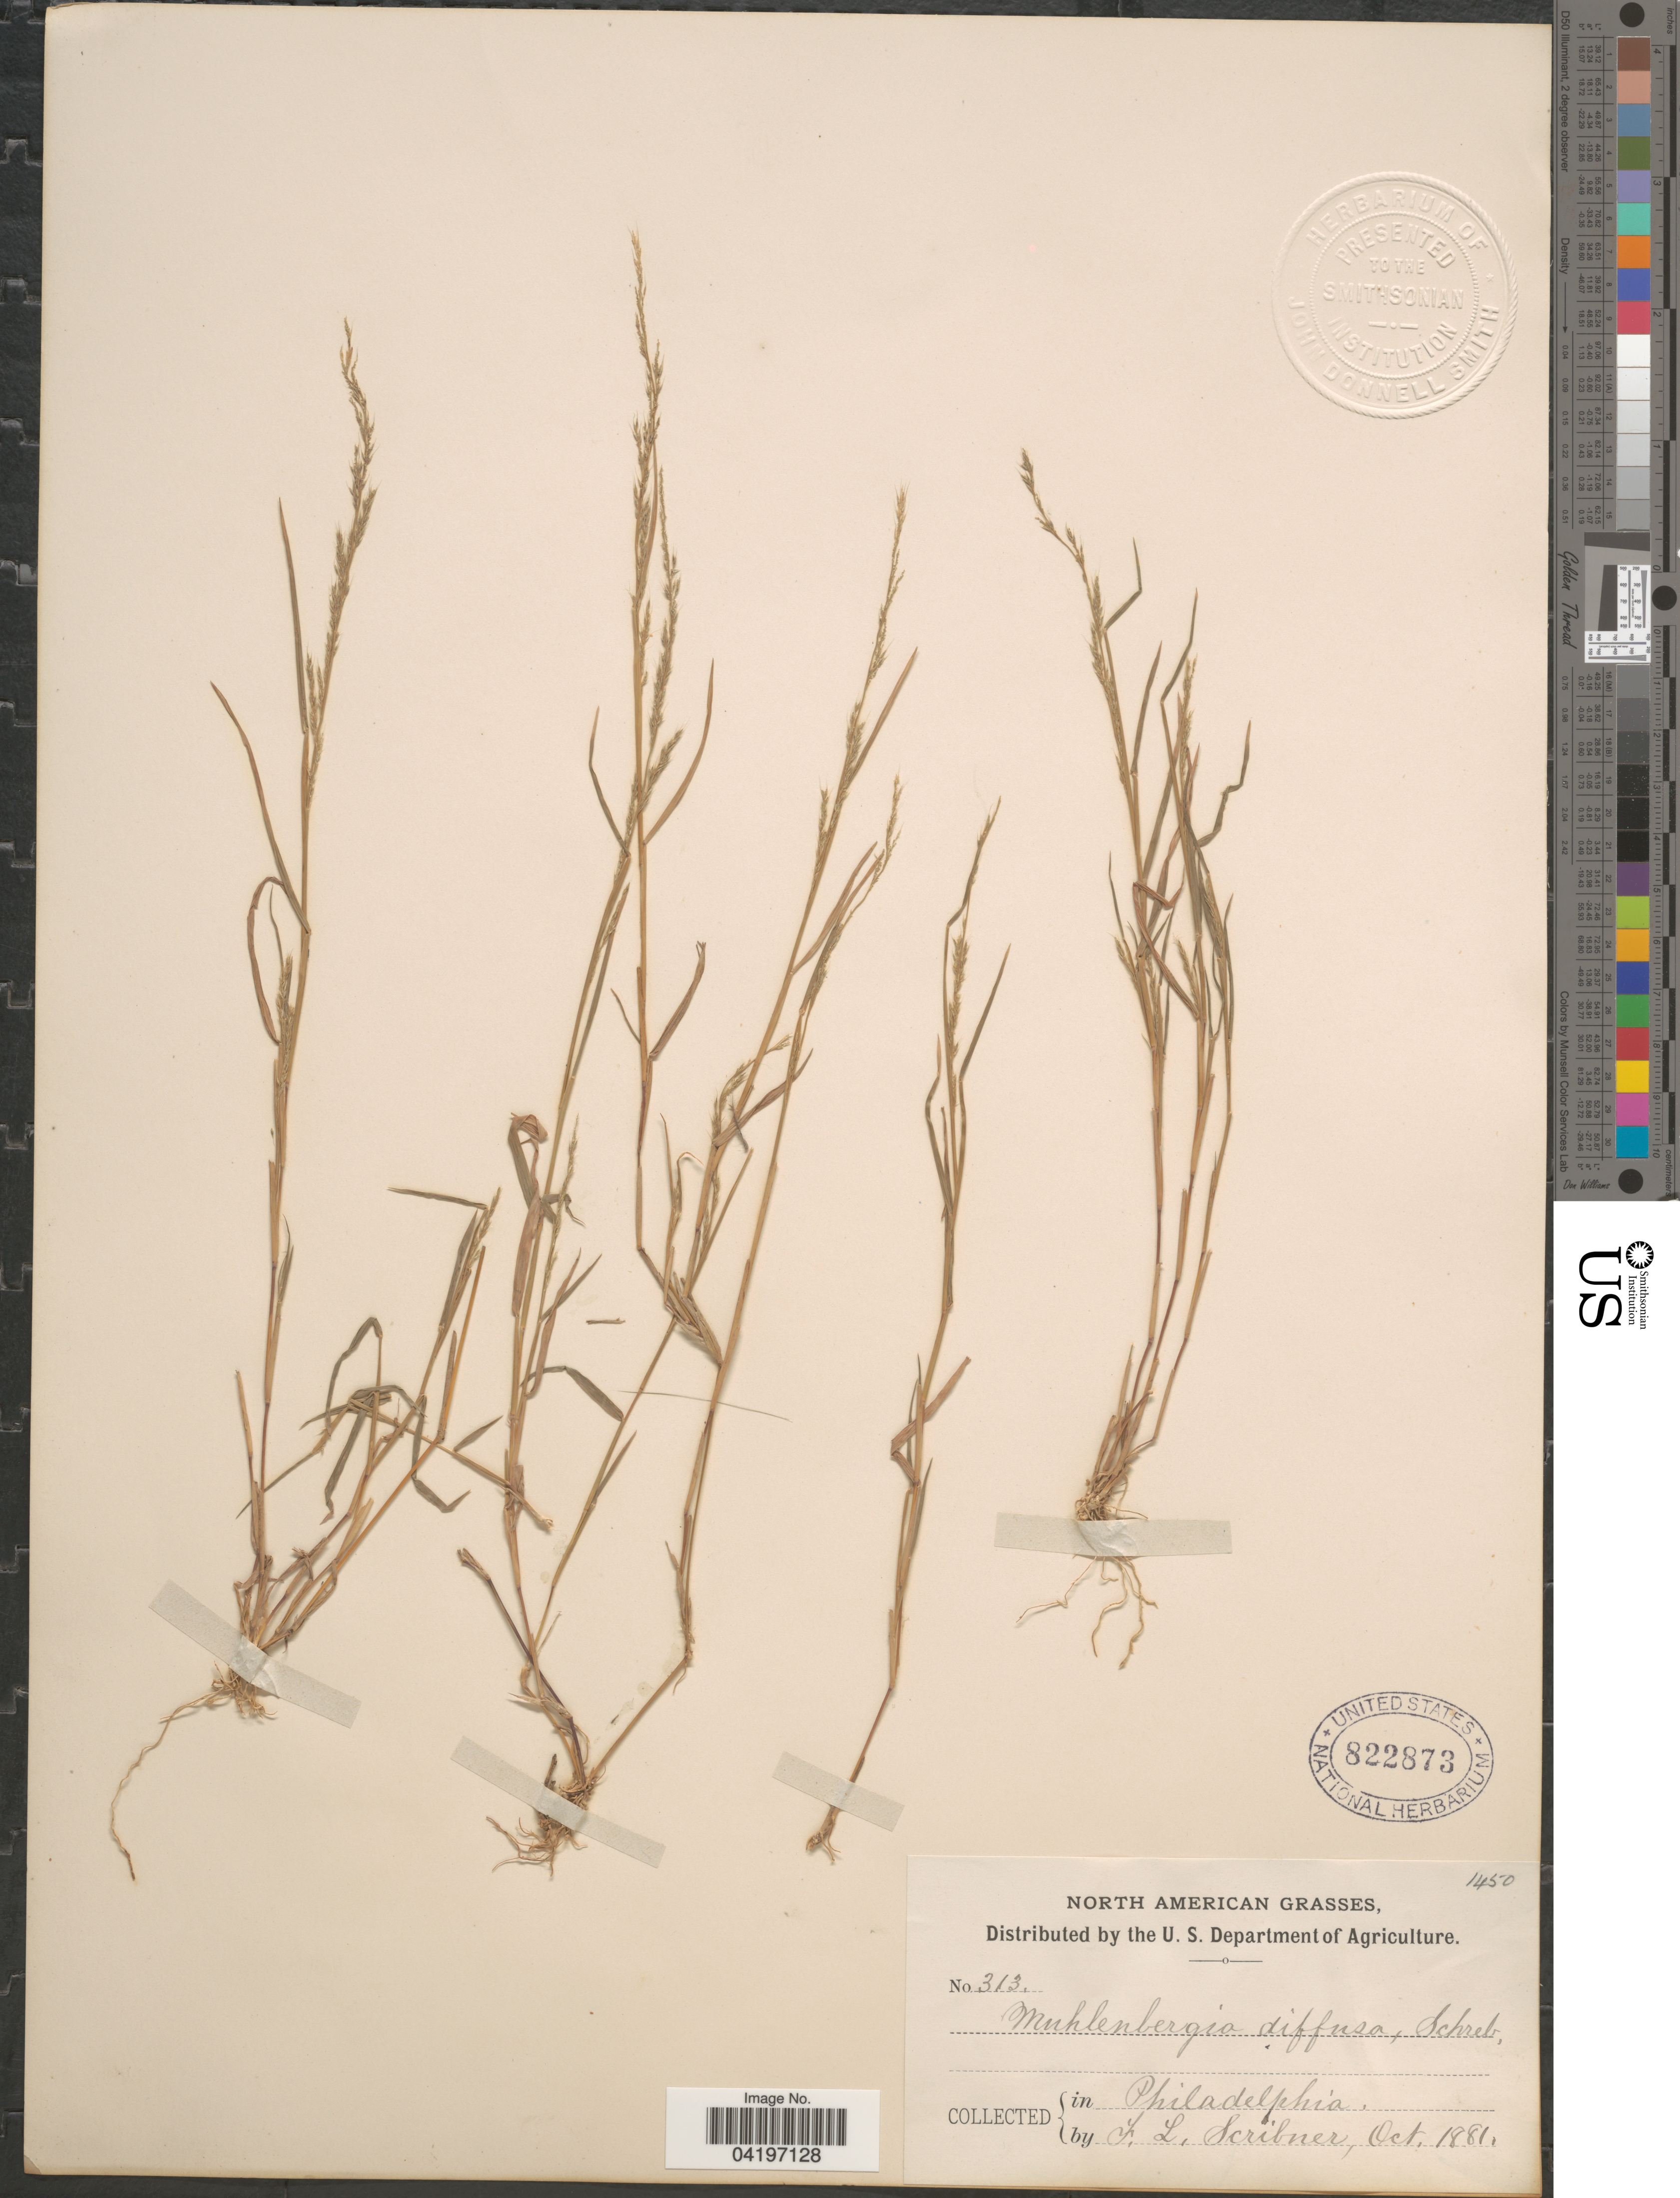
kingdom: Plantae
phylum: Tracheophyta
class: Liliopsida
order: Poales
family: Poaceae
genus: Muhlenbergia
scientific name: Muhlenbergia schreberi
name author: J.F. Gmel.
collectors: F. L. Scribner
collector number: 313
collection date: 1881-10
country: United States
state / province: Pennsylvania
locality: Philadelphia.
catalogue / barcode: US 822873